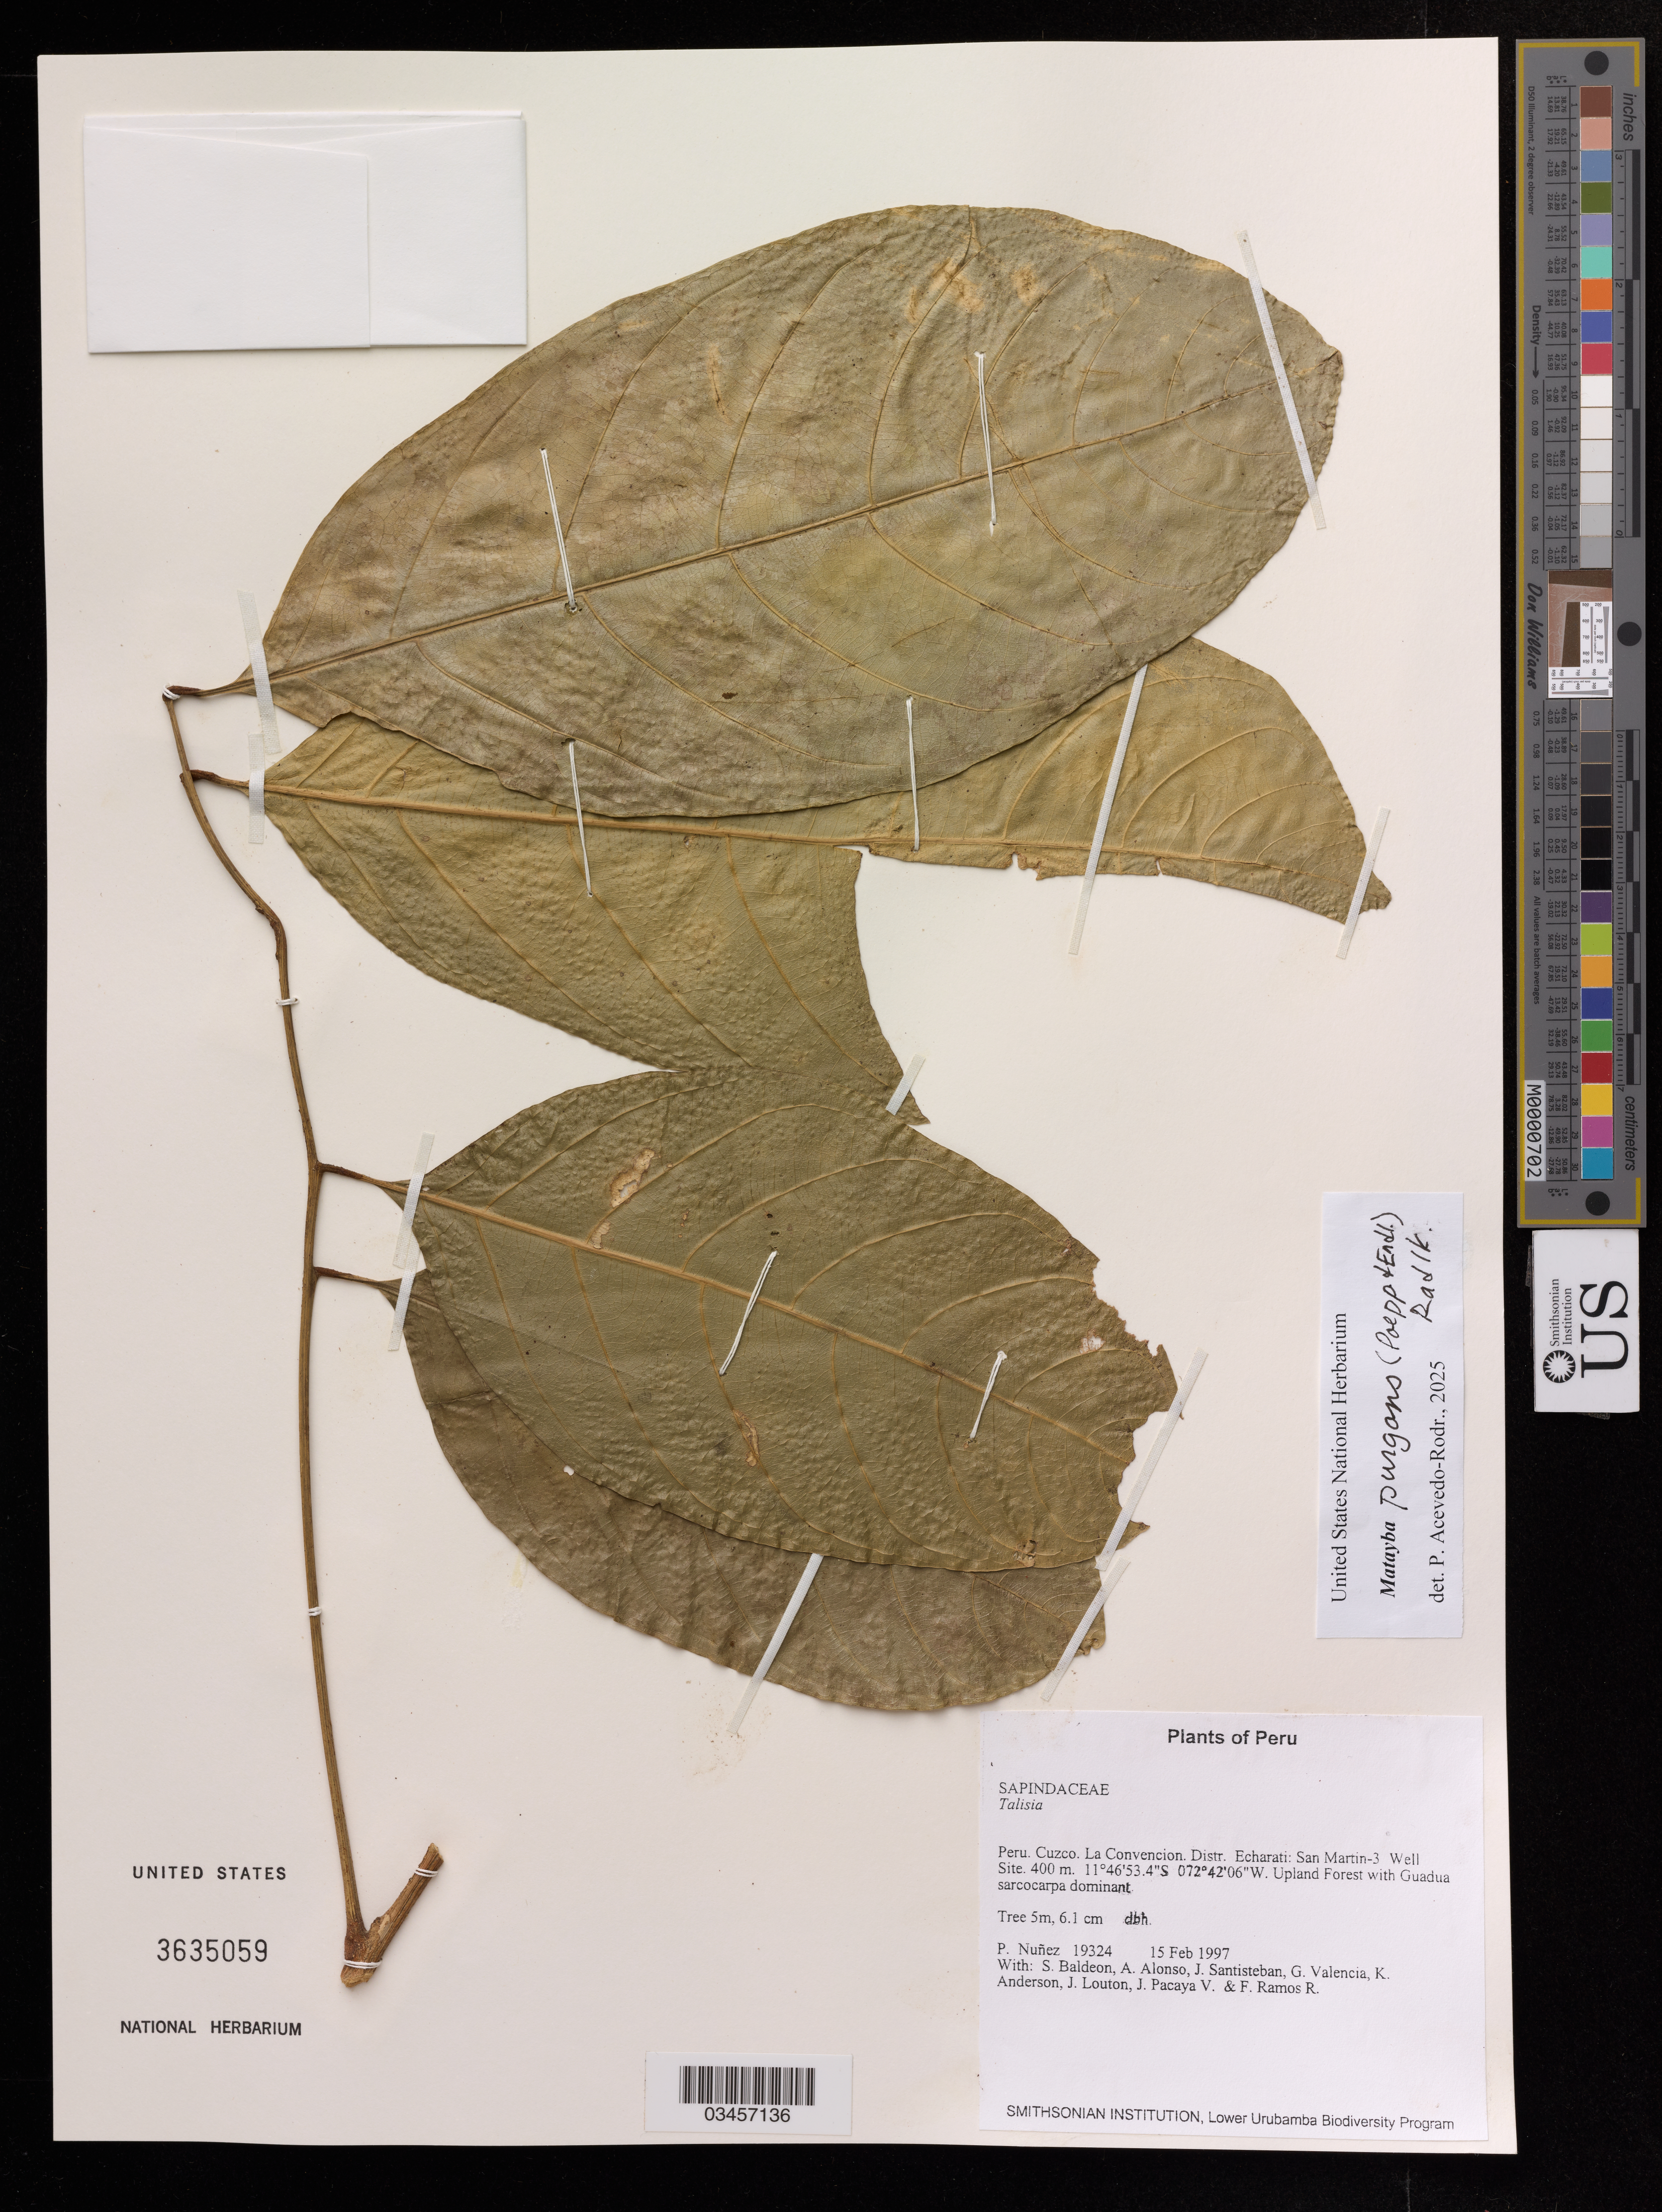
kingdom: Plantae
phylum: Tracheophyta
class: Magnoliopsida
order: Sapindales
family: Sapindaceae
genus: Matayba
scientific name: Matayba purgans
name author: (Poepp.) Radlk.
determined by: Acevedo-Rodriguez, P., (US), Smithsonian Institution - National Museum of Natural History (UNITED STATES)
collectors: P. Núñez et al.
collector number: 19324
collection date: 1997-02-15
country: Peru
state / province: Cusco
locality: Distr. Echarati: San Martin-3 Well Site.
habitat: Upland forest with Guadua sarcocarpa dominant.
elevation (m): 400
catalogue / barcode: US 3635059